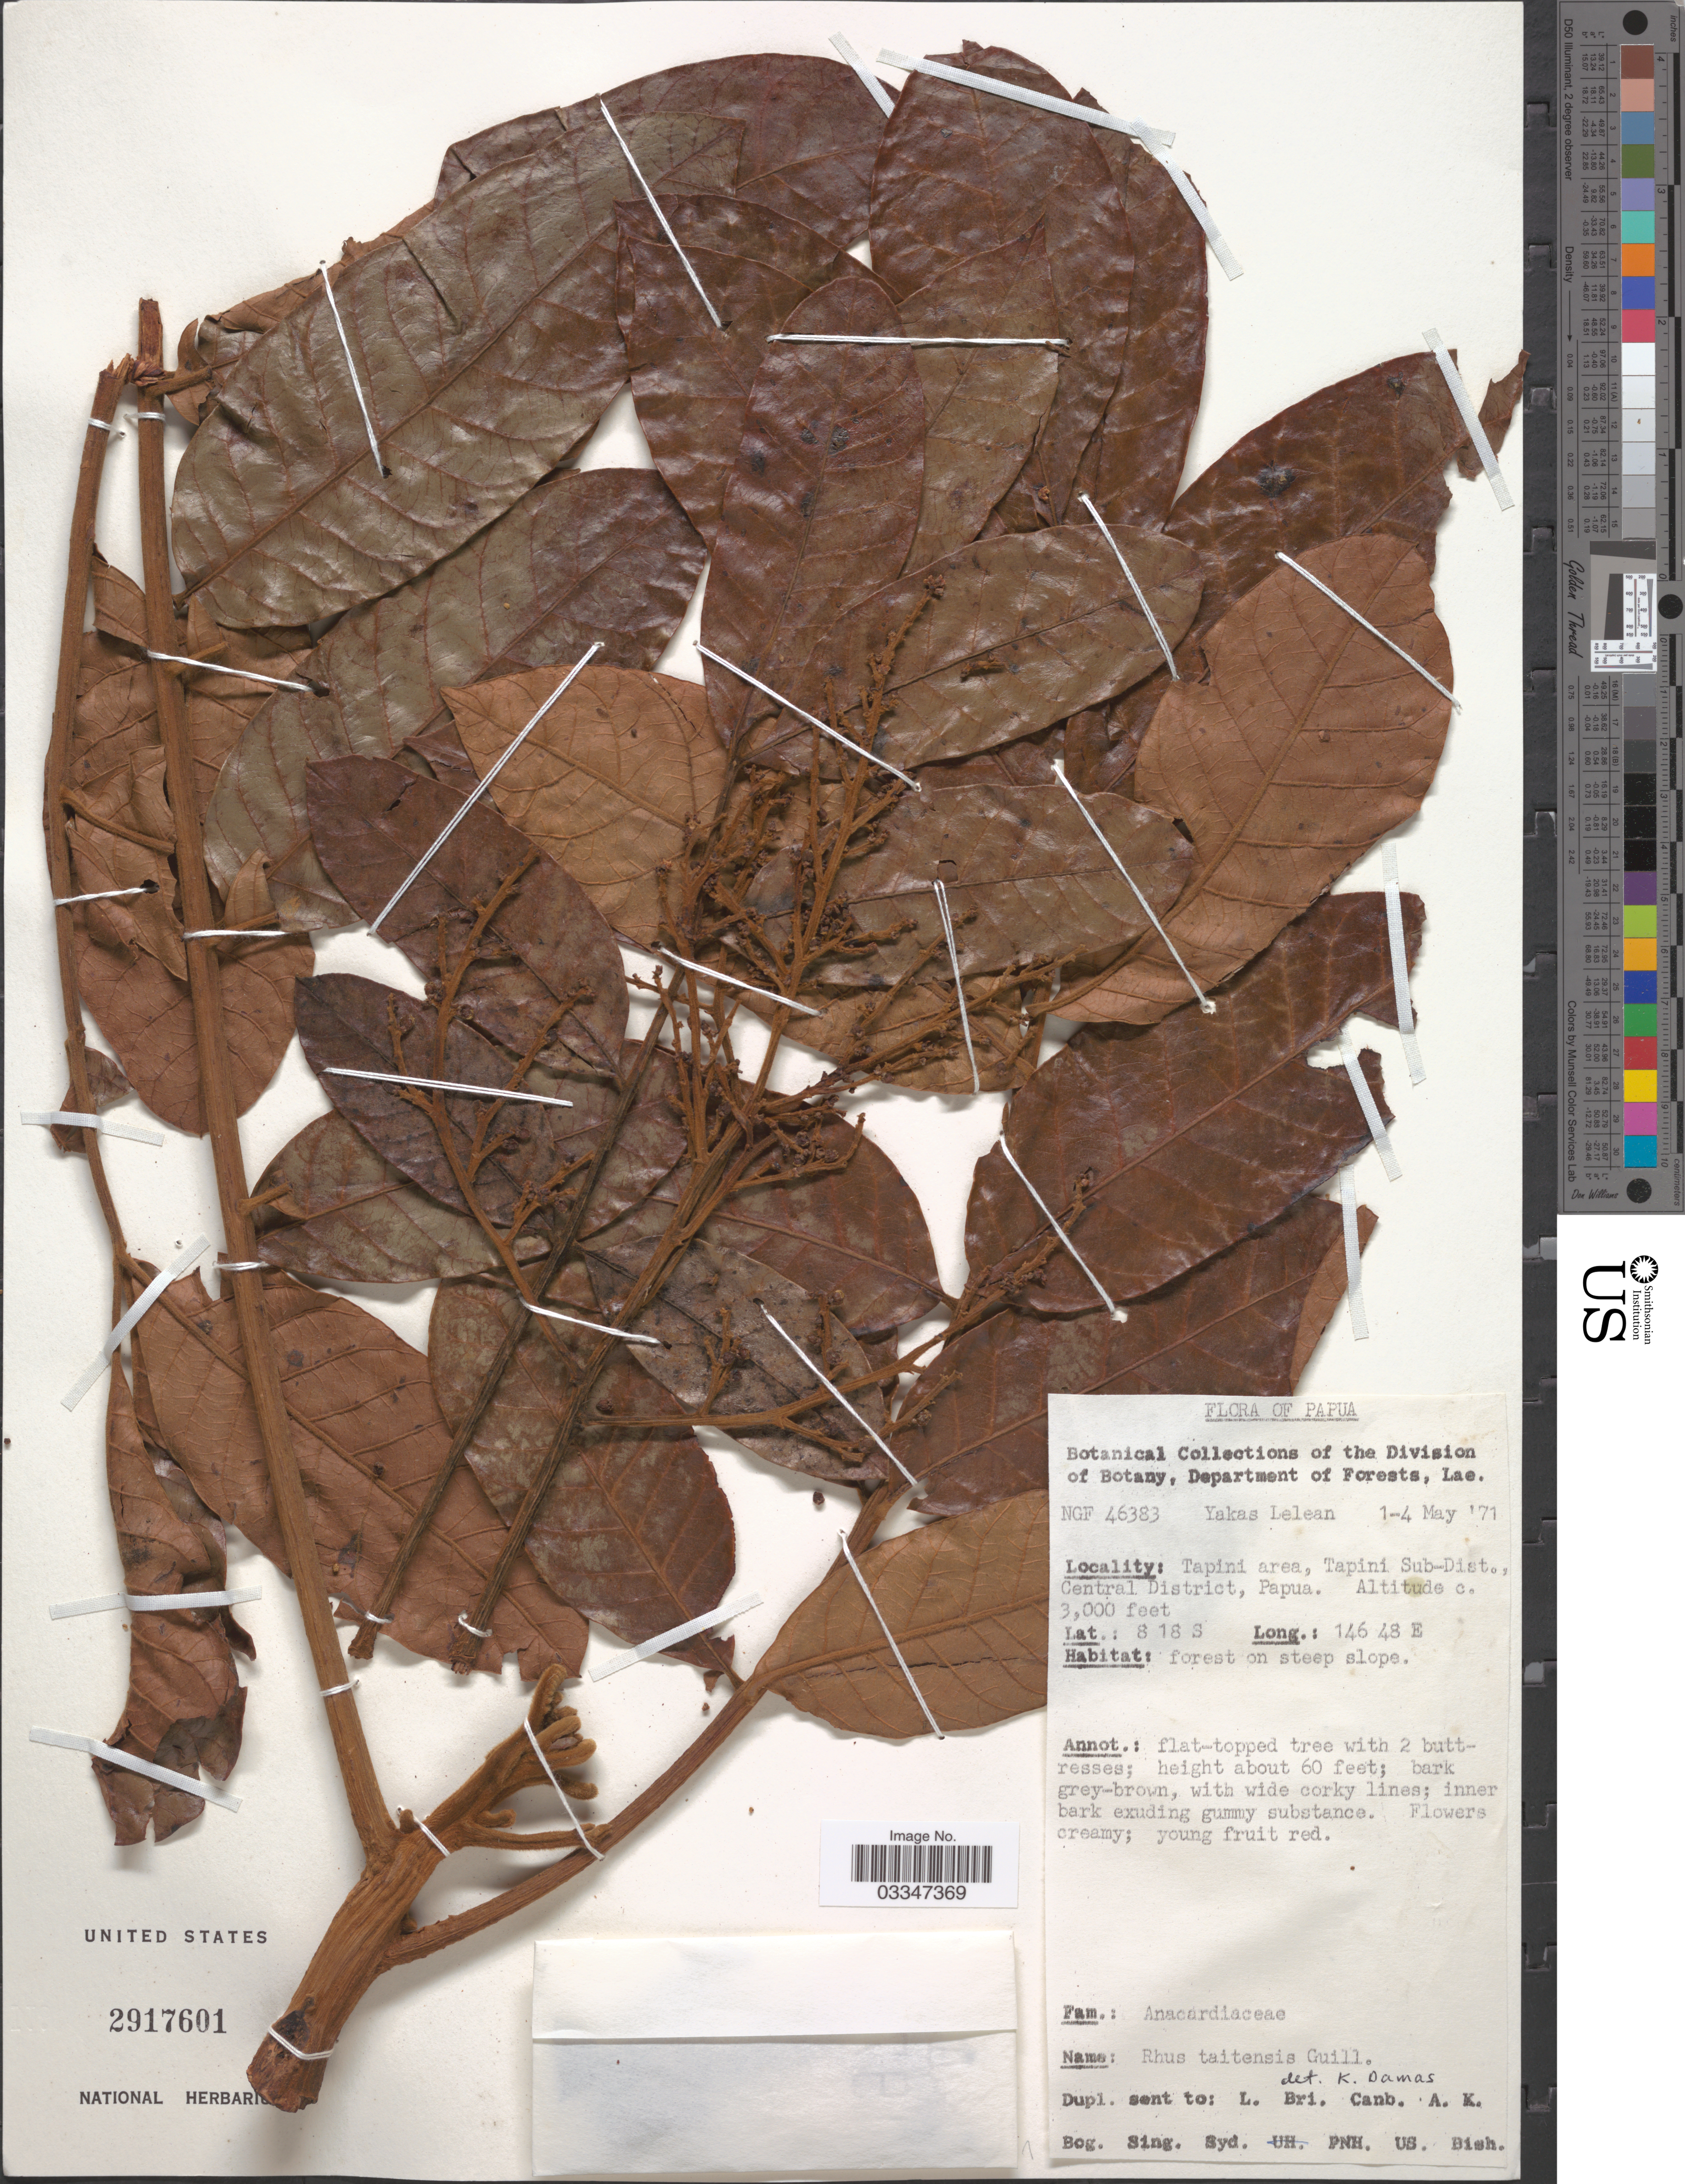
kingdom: Plantae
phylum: Tracheophyta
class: Magnoliopsida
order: Sapindales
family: Anacardiaceae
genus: Rhus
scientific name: Rhus taitensis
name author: Guill.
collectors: Y. Lelean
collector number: NGF 46383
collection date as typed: Transcribed d/m/y: 1/5/71 to 4/5/71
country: Papua New Guinea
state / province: Central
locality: Papua. Tapini area, Tapini Sub-Dist., Central District, Papua.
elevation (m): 914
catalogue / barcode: US 2917601